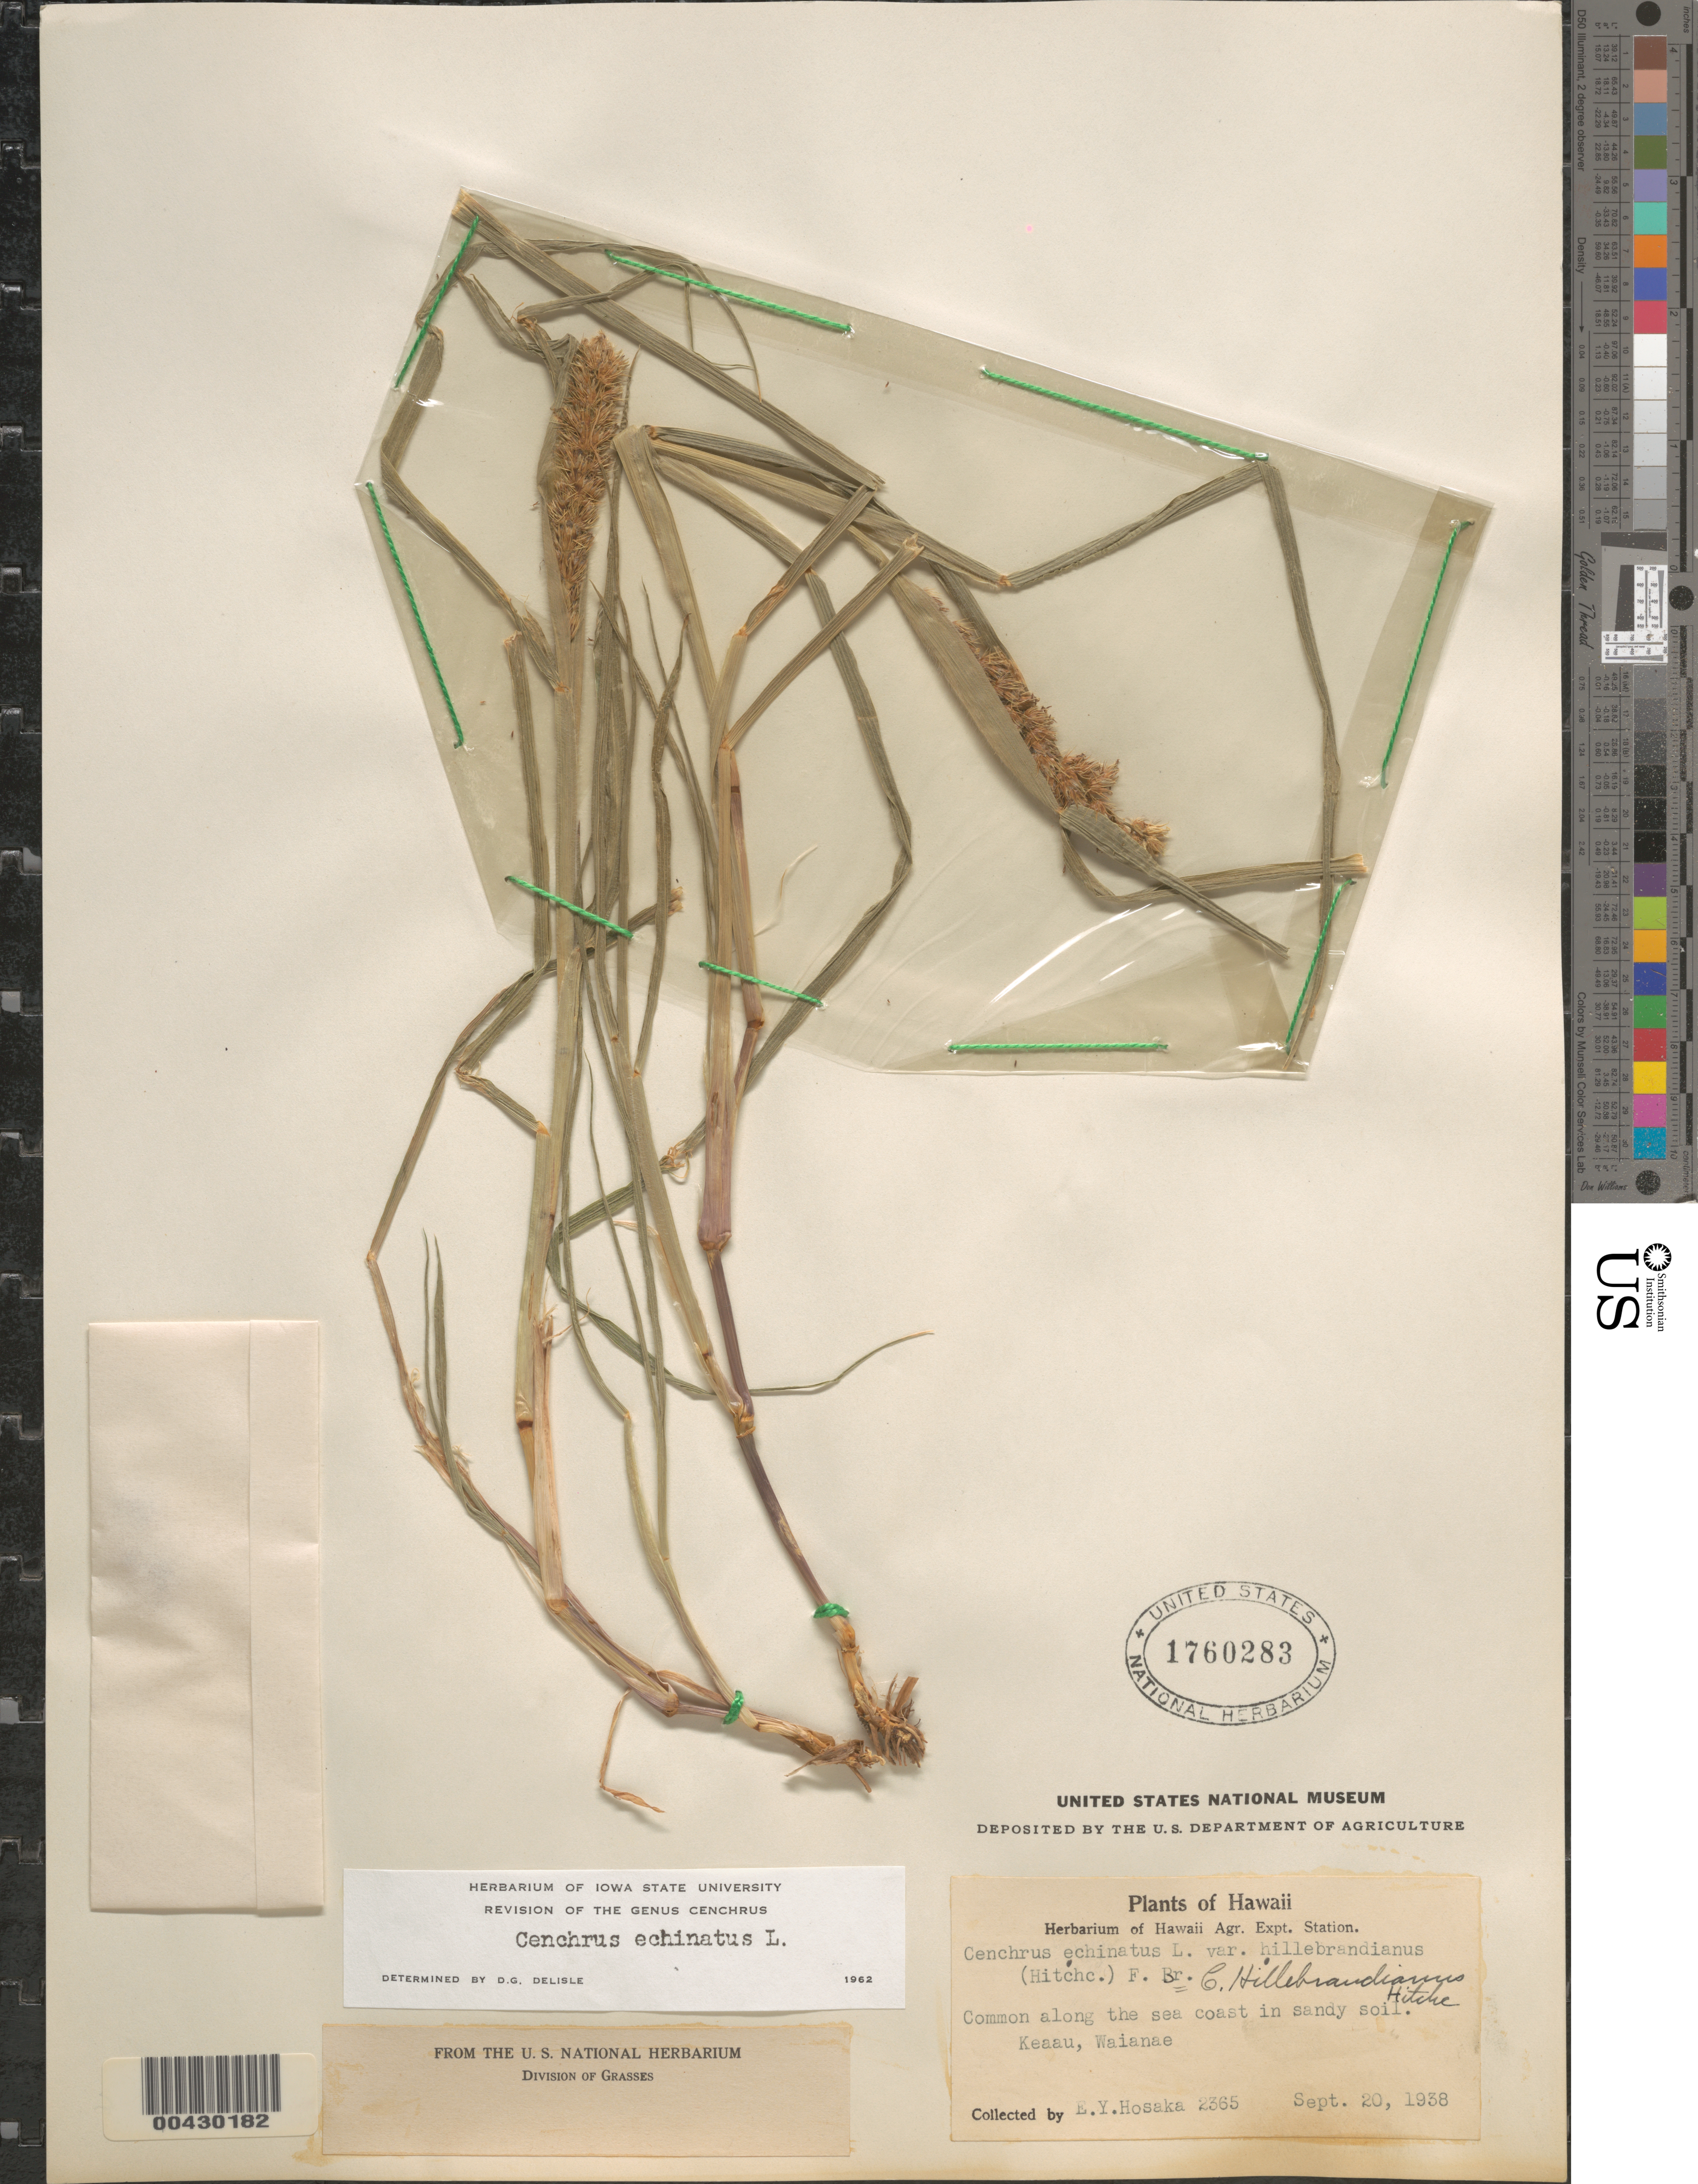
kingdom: Plantae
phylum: Tracheophyta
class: Liliopsida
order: Poales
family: Poaceae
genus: Cenchrus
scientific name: Cenchrus echinatus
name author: L.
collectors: E. Y. Hosaka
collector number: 2365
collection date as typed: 20 Sep 1938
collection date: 1938-09-20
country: United States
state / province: Hawaii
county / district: Hawaii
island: Hawaii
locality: Keaau, Waianae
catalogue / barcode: US 1760283